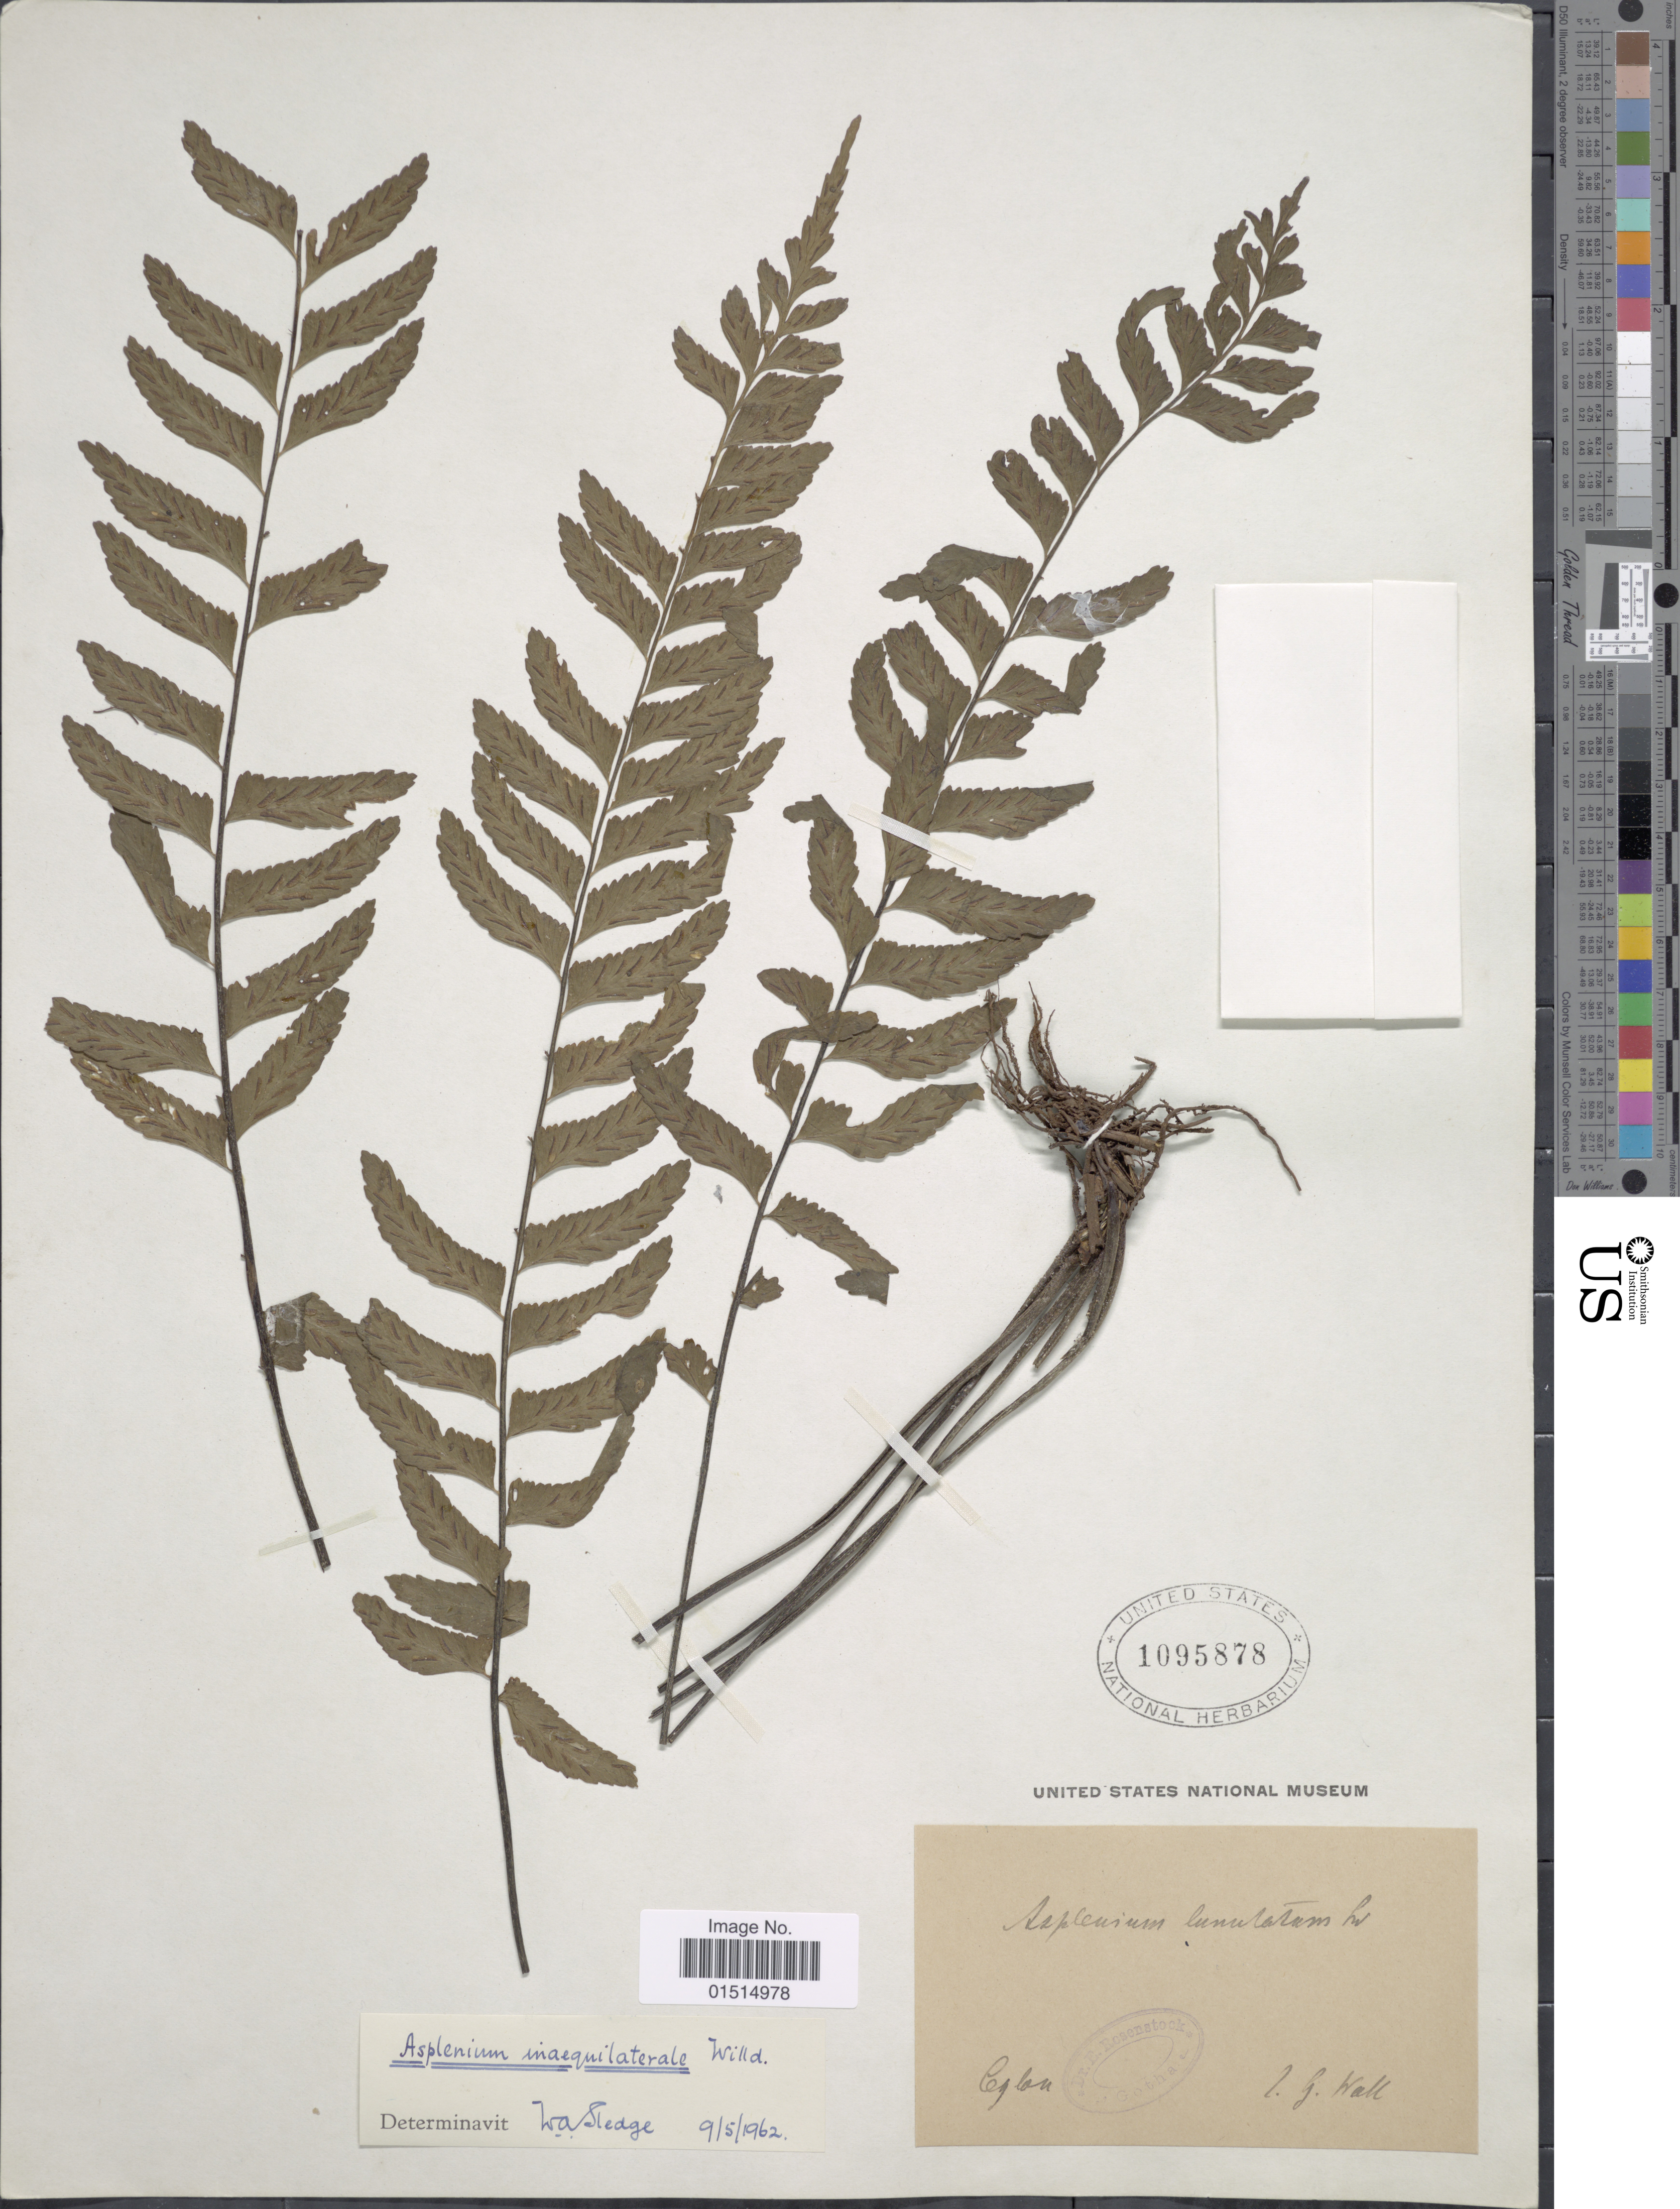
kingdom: Plantae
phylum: Tracheophyta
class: Polypodiopsida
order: Polypodiales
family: Aspleniaceae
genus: Asplenium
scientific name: Asplenium inaequilaterale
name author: Willd.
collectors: G. Wall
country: Sri Lanka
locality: Ceylon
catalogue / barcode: US 1095878